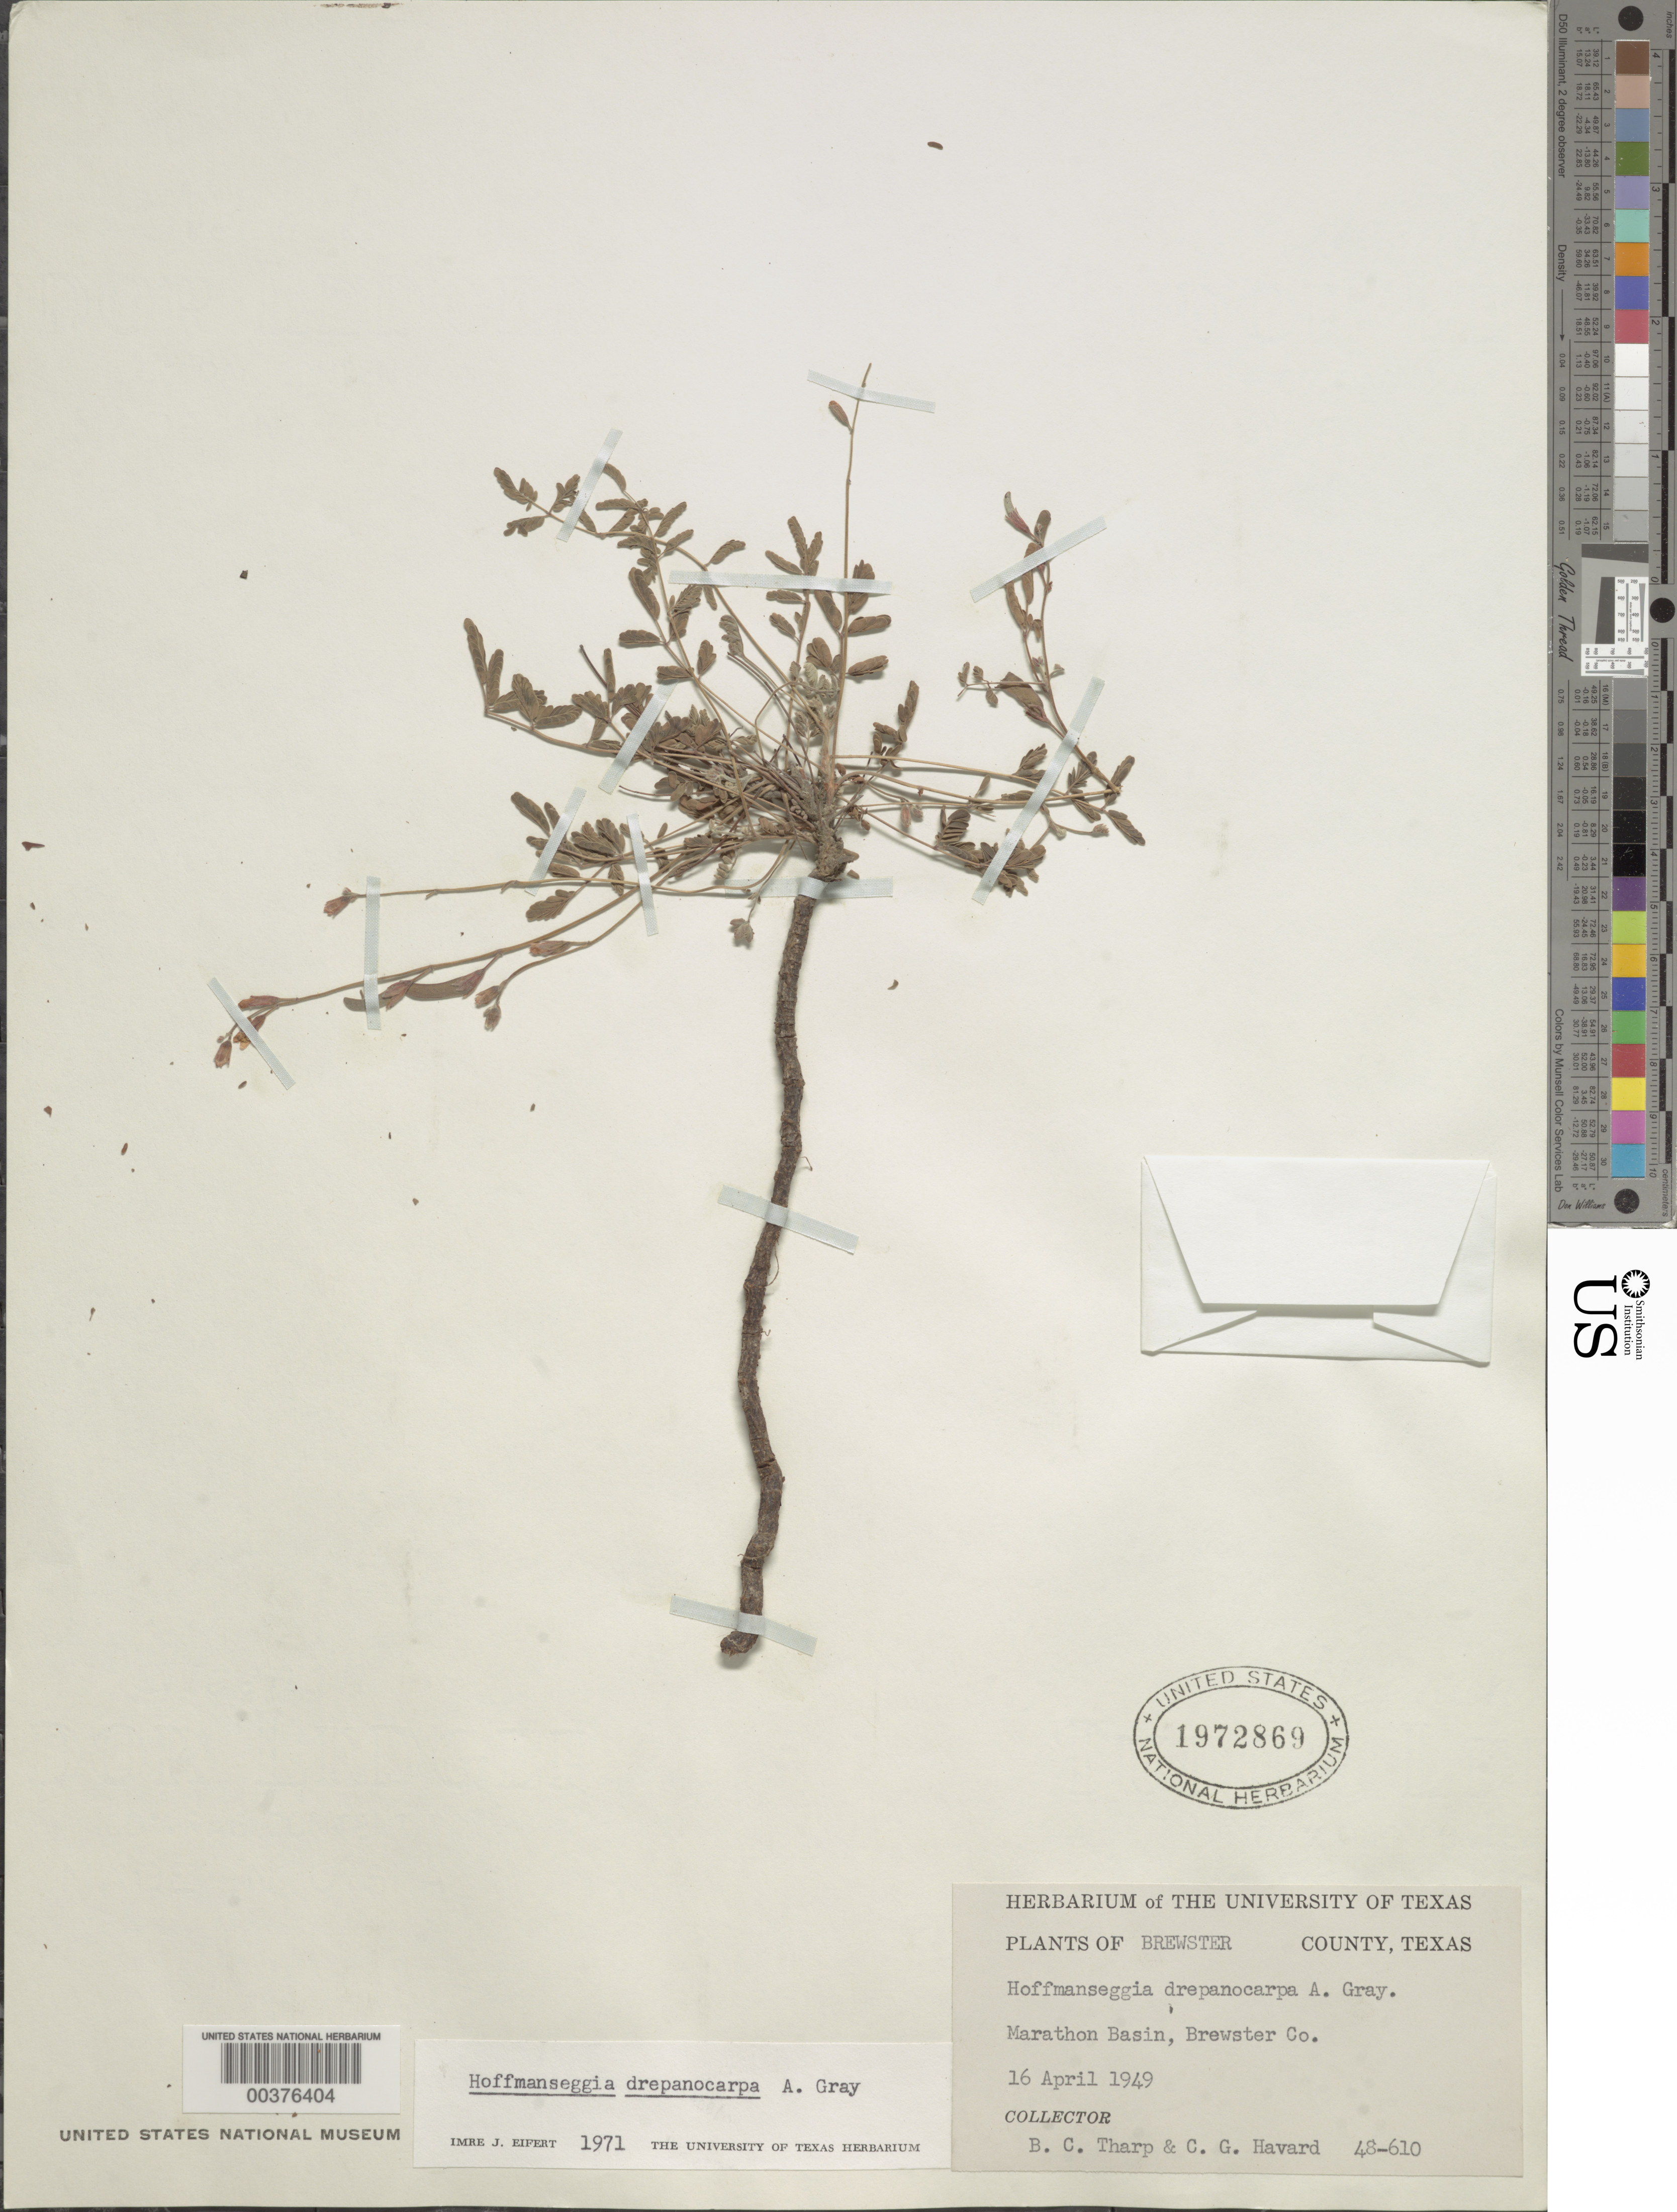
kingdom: Plantae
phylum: Tracheophyta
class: Magnoliopsida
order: Fabales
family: Fabaceae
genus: Hoffmannseggia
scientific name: Hoffmannseggia drepanocarpa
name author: A. Gray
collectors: B. C. Tharp & C. G. Havard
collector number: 48-610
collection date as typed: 16 Apr 1949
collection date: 1949-04-16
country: United States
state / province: Texas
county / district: Brewster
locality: Marathon basin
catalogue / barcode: US 1972869